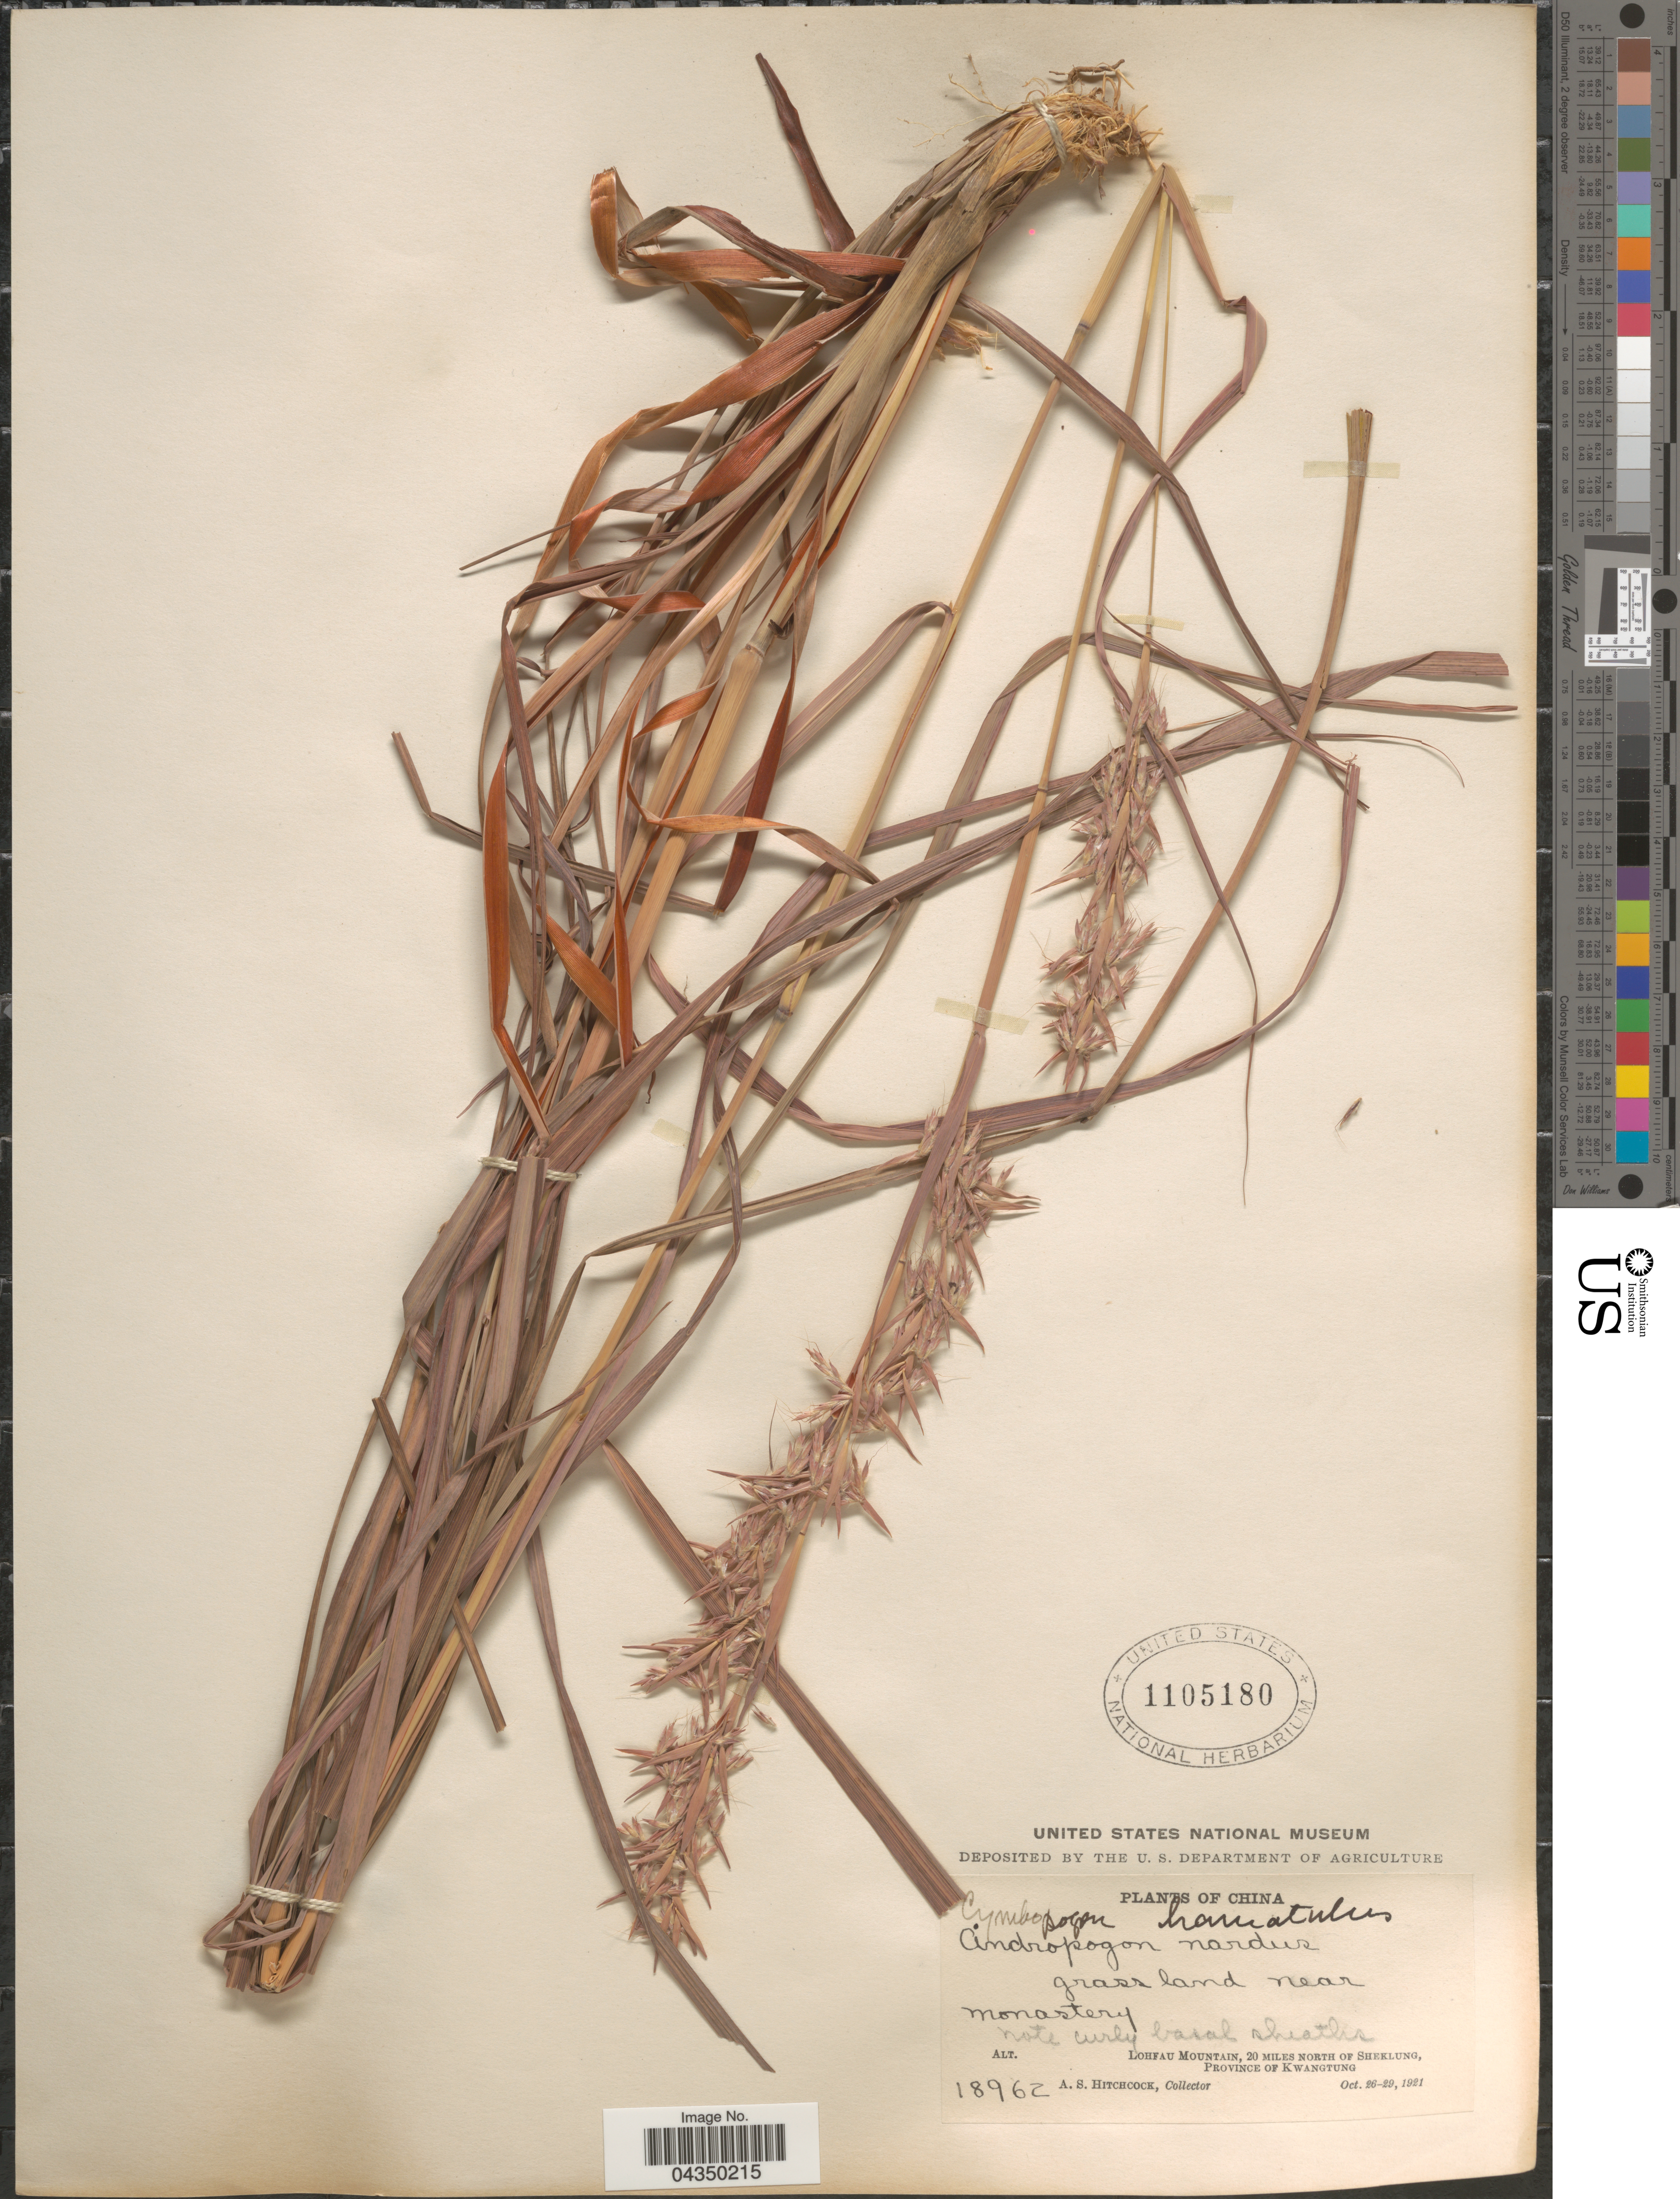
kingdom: Plantae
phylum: Tracheophyta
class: Liliopsida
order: Poales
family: Poaceae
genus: Cymbopogon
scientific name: Cymbopogon tortilis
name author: (J. Presl) A. Camus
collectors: A. S. Hitchcock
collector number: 18962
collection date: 1921-10-26/1921-10-29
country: China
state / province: Guangdong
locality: Grass land near monastery. Lohfau Mountain, 20 miles North of Sheklung, Province of Kwangtung.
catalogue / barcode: US 1105180